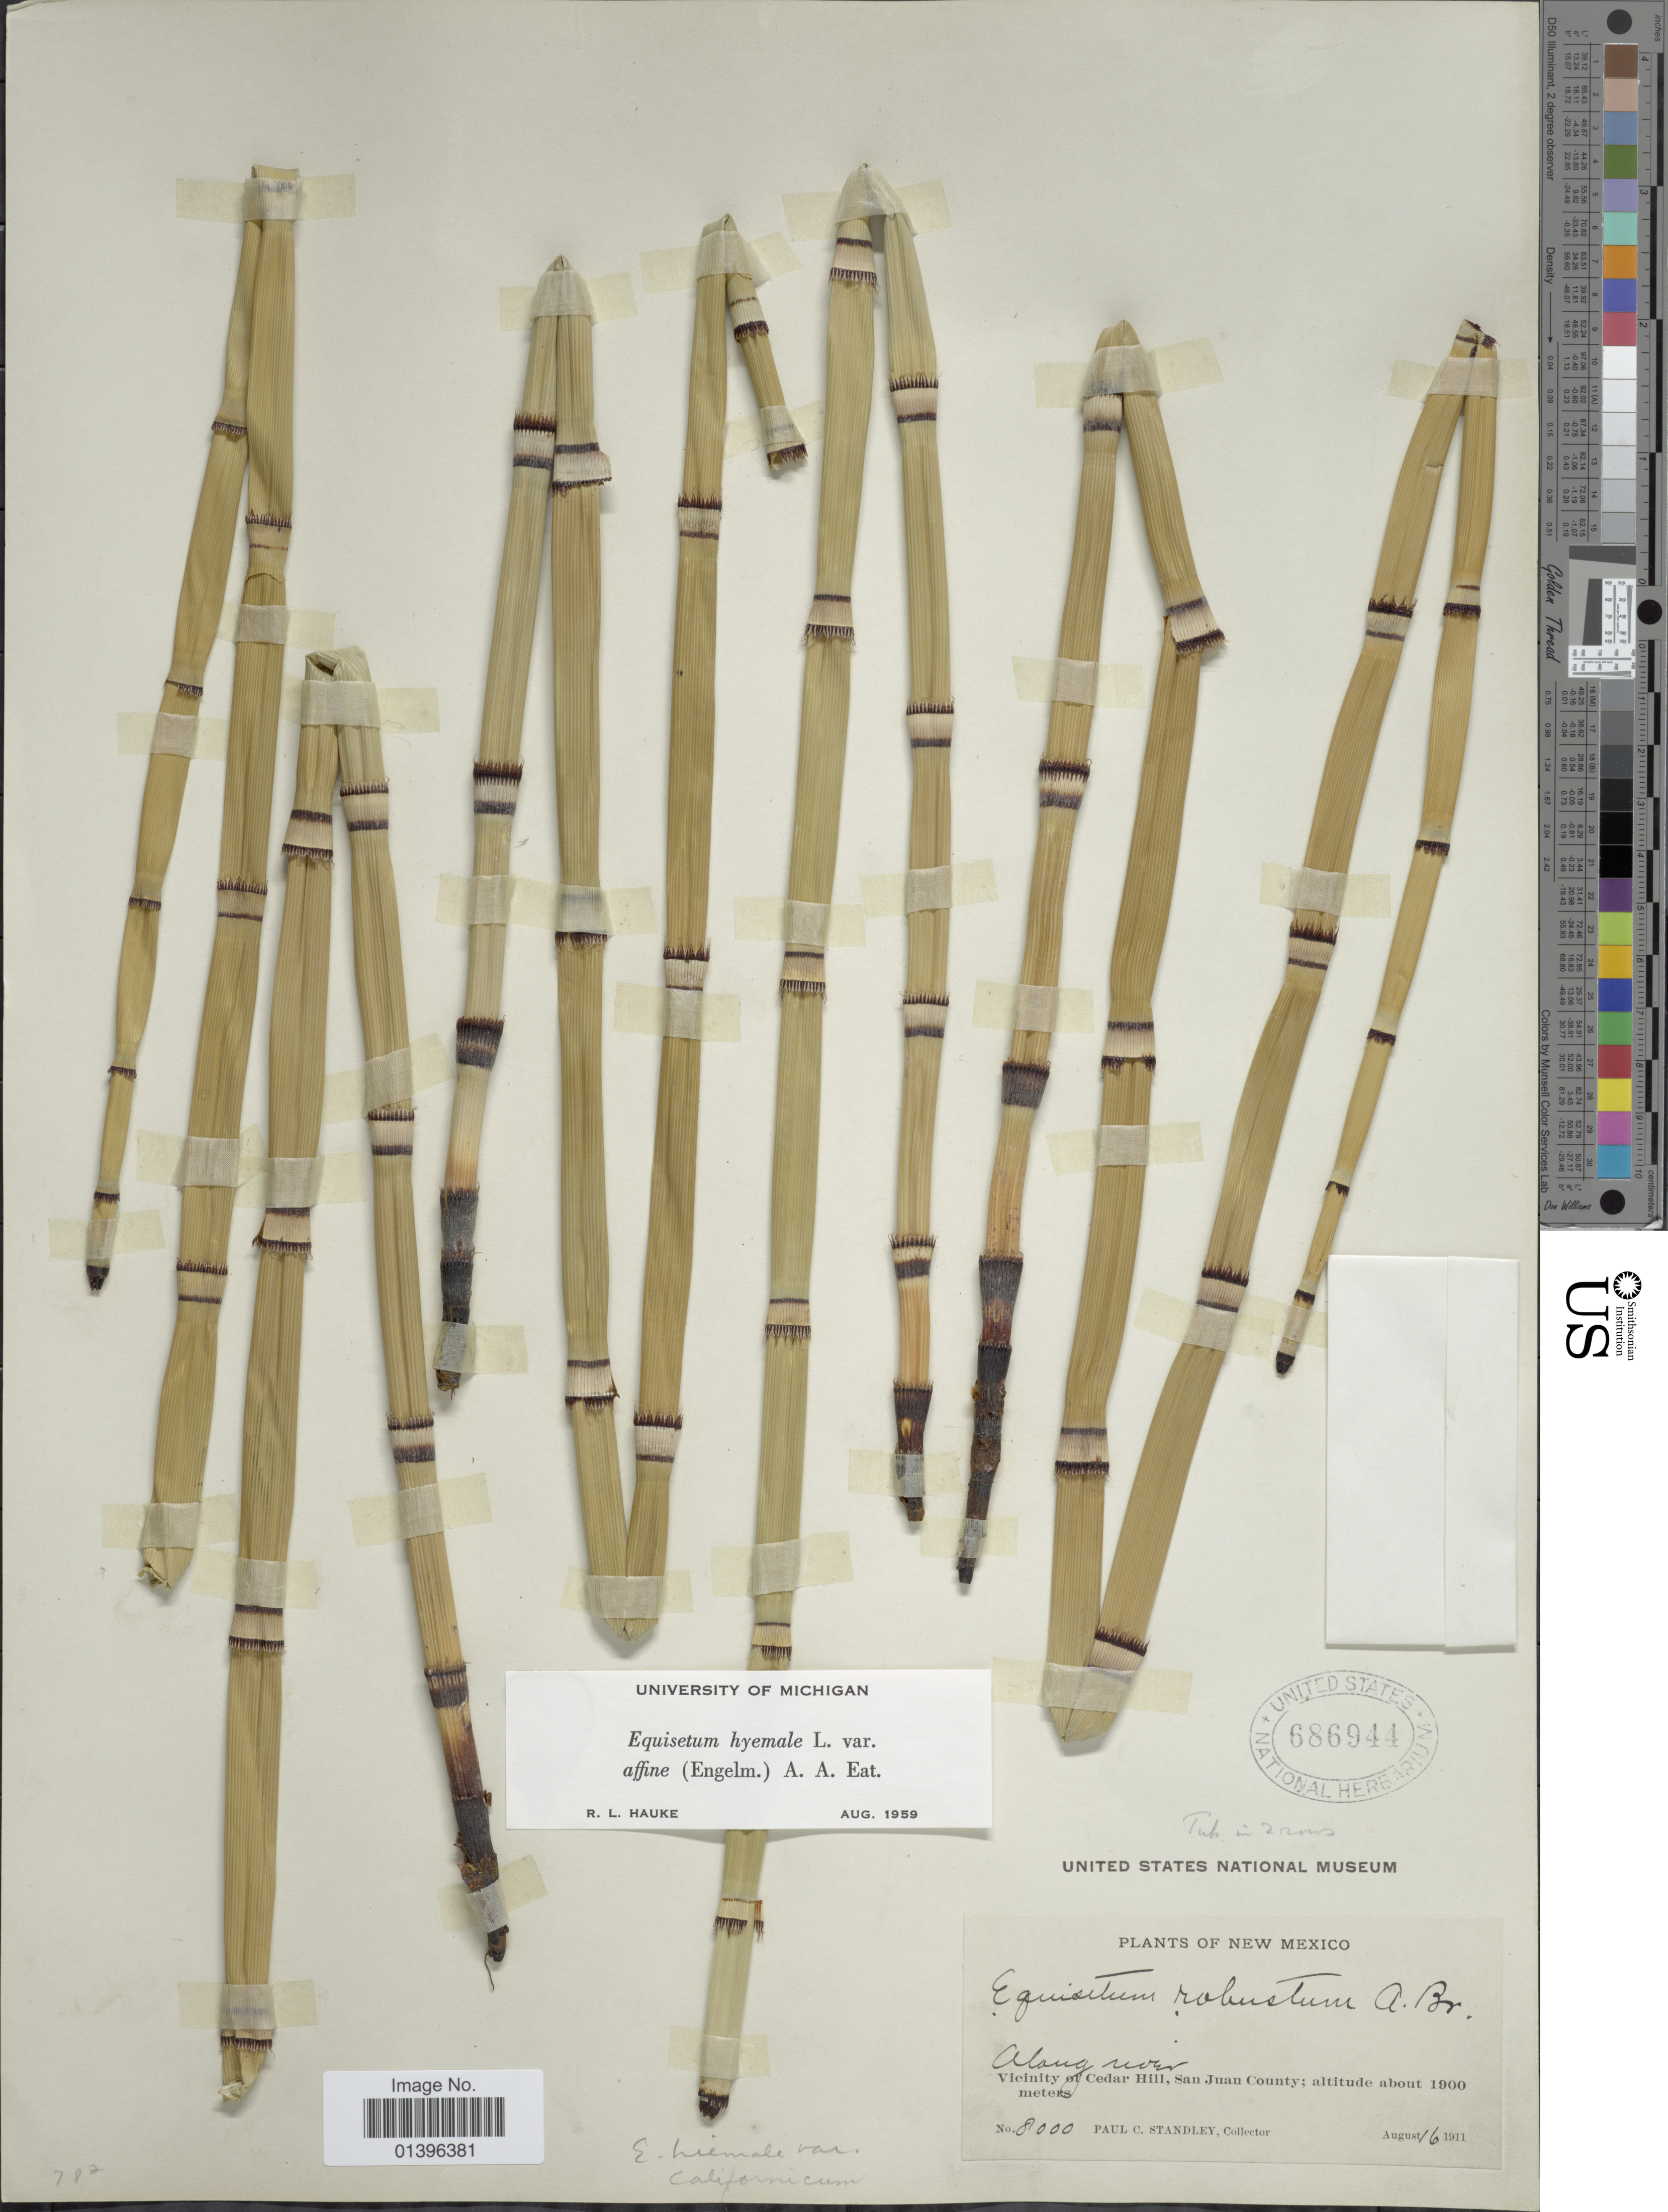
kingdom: Plantae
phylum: Tracheophyta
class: Polypodiopsida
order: Equisetales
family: Equisetaceae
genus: Equisetum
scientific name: Equisetum hyemale var. affine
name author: (Engelm.) A.A. Eaton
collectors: P. C. Standley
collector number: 8000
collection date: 1911-08-16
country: United States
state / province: New Mexico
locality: Vicinity of Cedar Hill, San Juan County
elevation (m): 1900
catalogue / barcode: US 686944